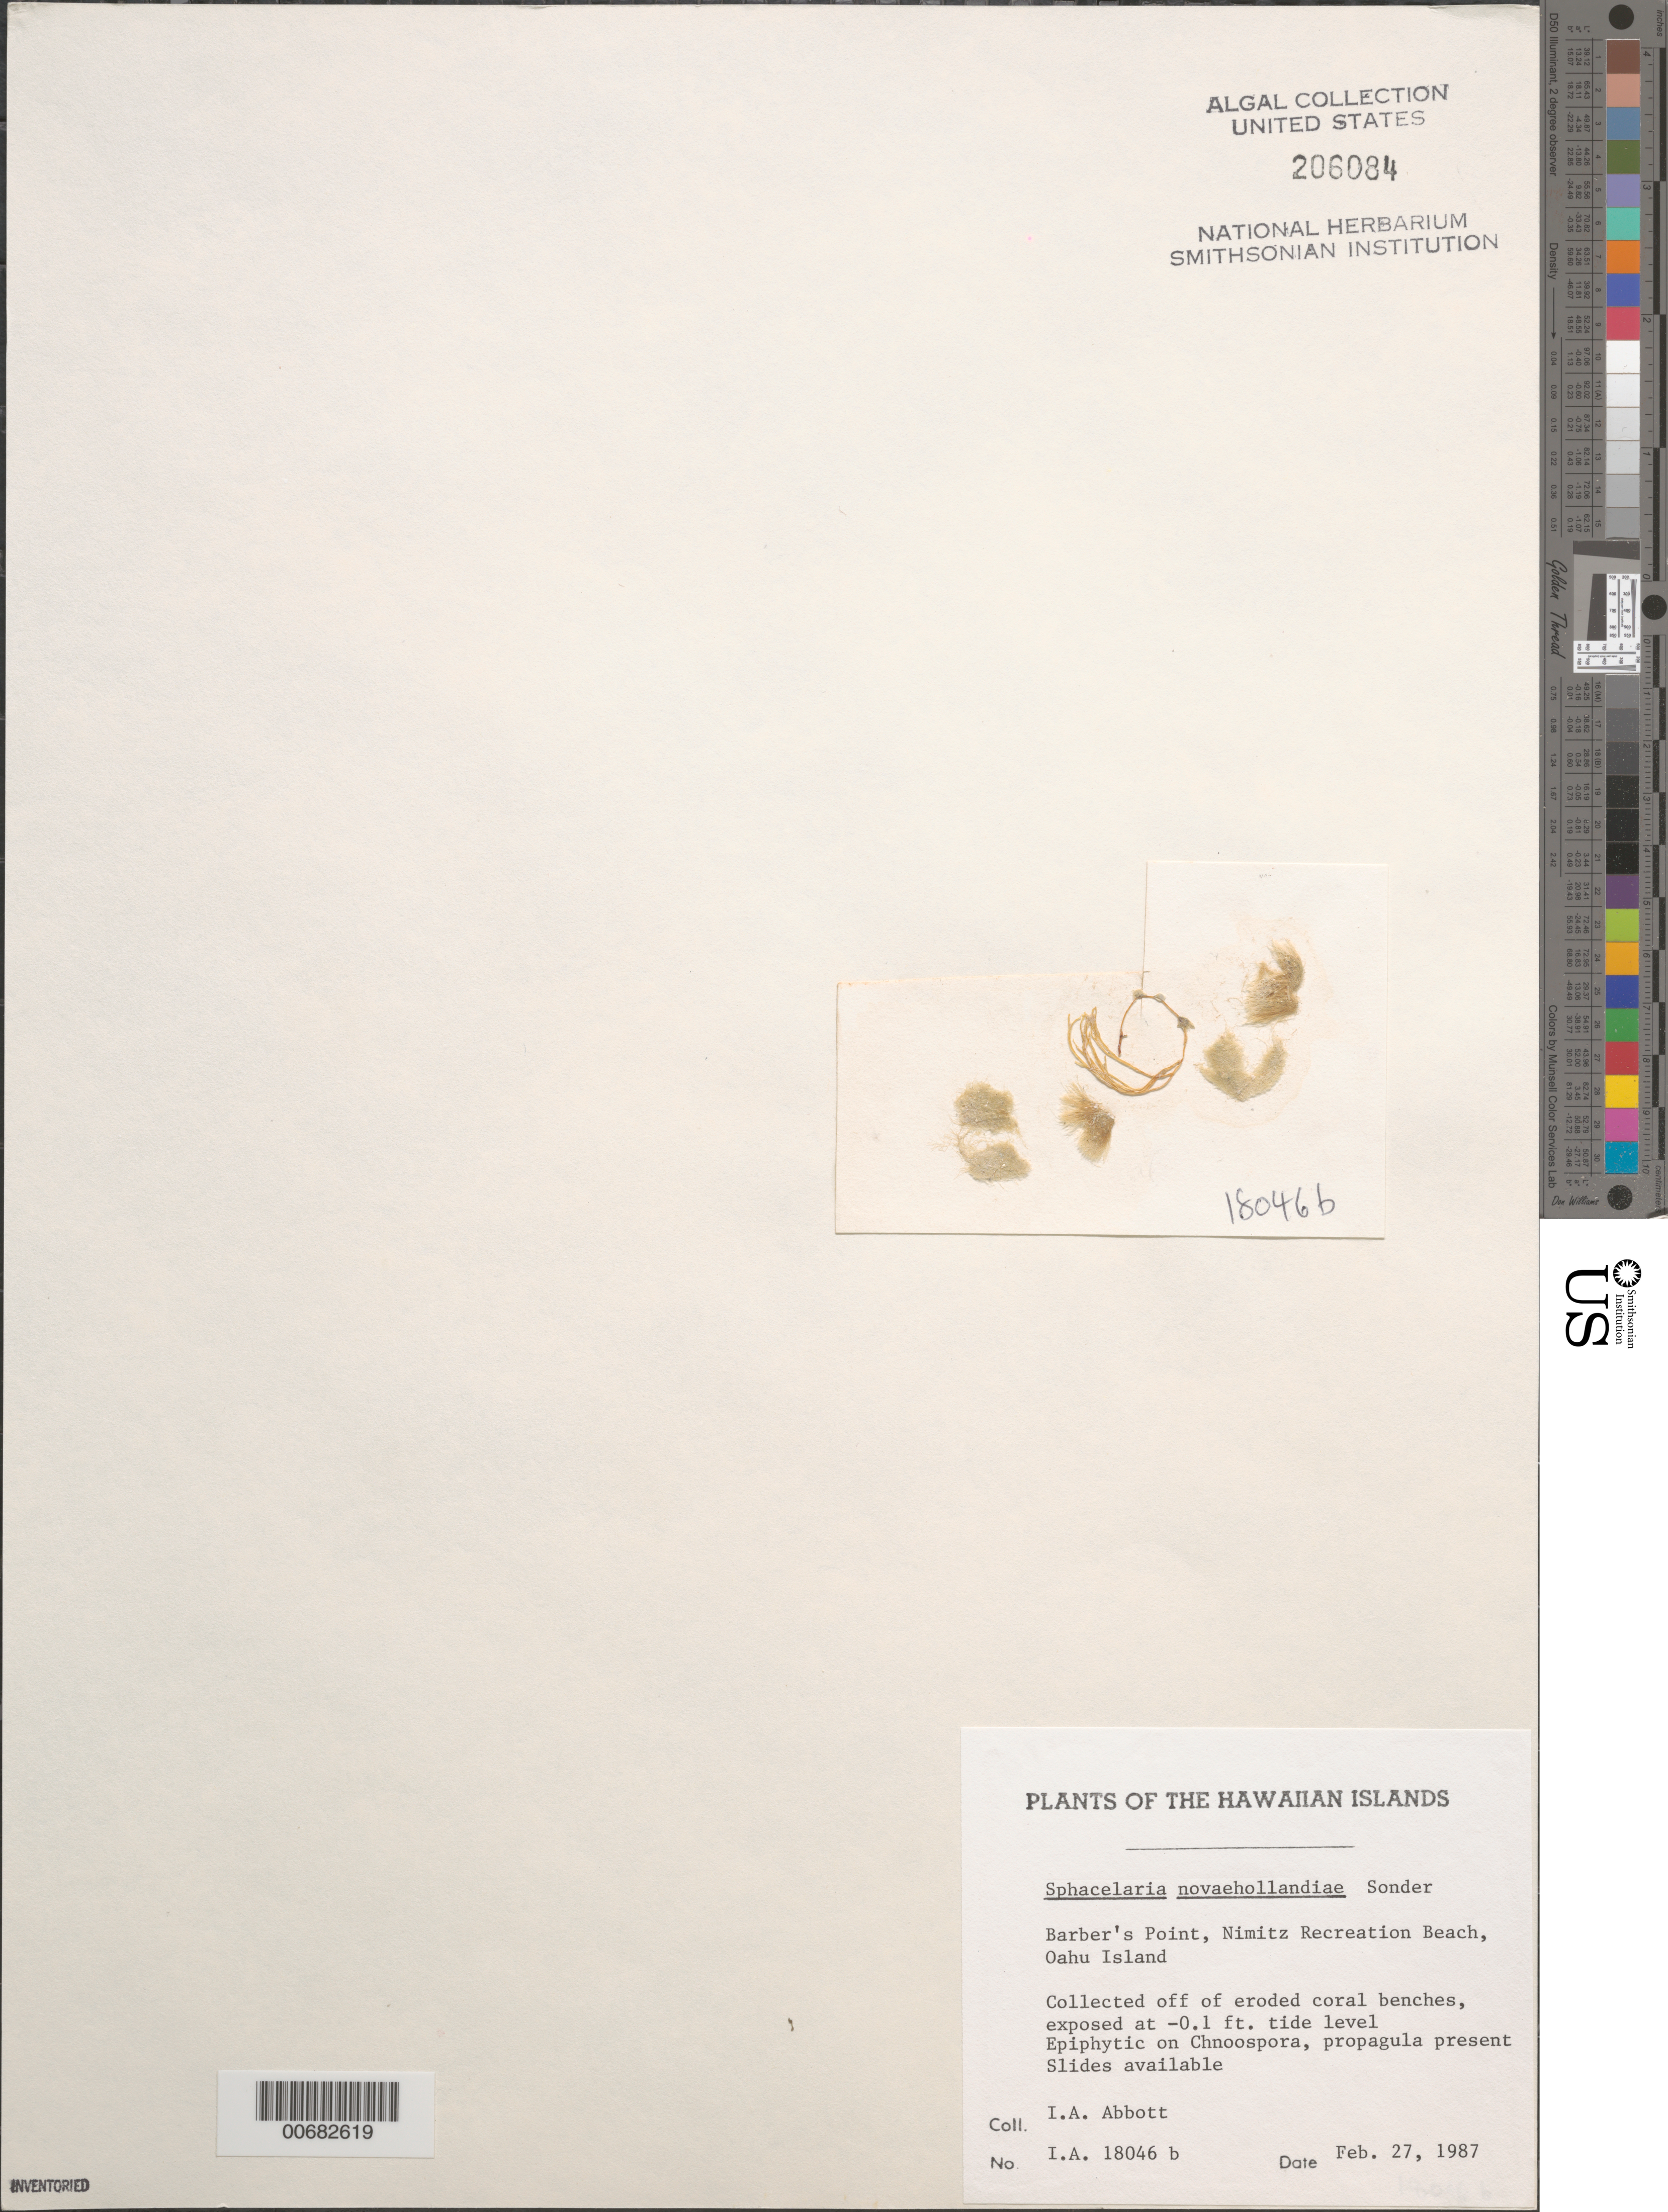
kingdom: Chromista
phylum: Ochrophyta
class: Phaeophyceae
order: Sphacelariales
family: Sphacelariaceae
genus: Sphacelaria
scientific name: Sphacelaria novaehollandiae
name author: G. Sond.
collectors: I. A. Abbott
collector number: IAA 18046b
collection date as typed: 27 Feb 1987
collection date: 1987-02-27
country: United States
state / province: Hawaii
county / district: Honolulu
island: Oahu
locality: Barbers Point (Barber's Point), Nimitz Recreation Beach or Nimitz Recreation Field (Naval Air Station)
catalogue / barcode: US 206084